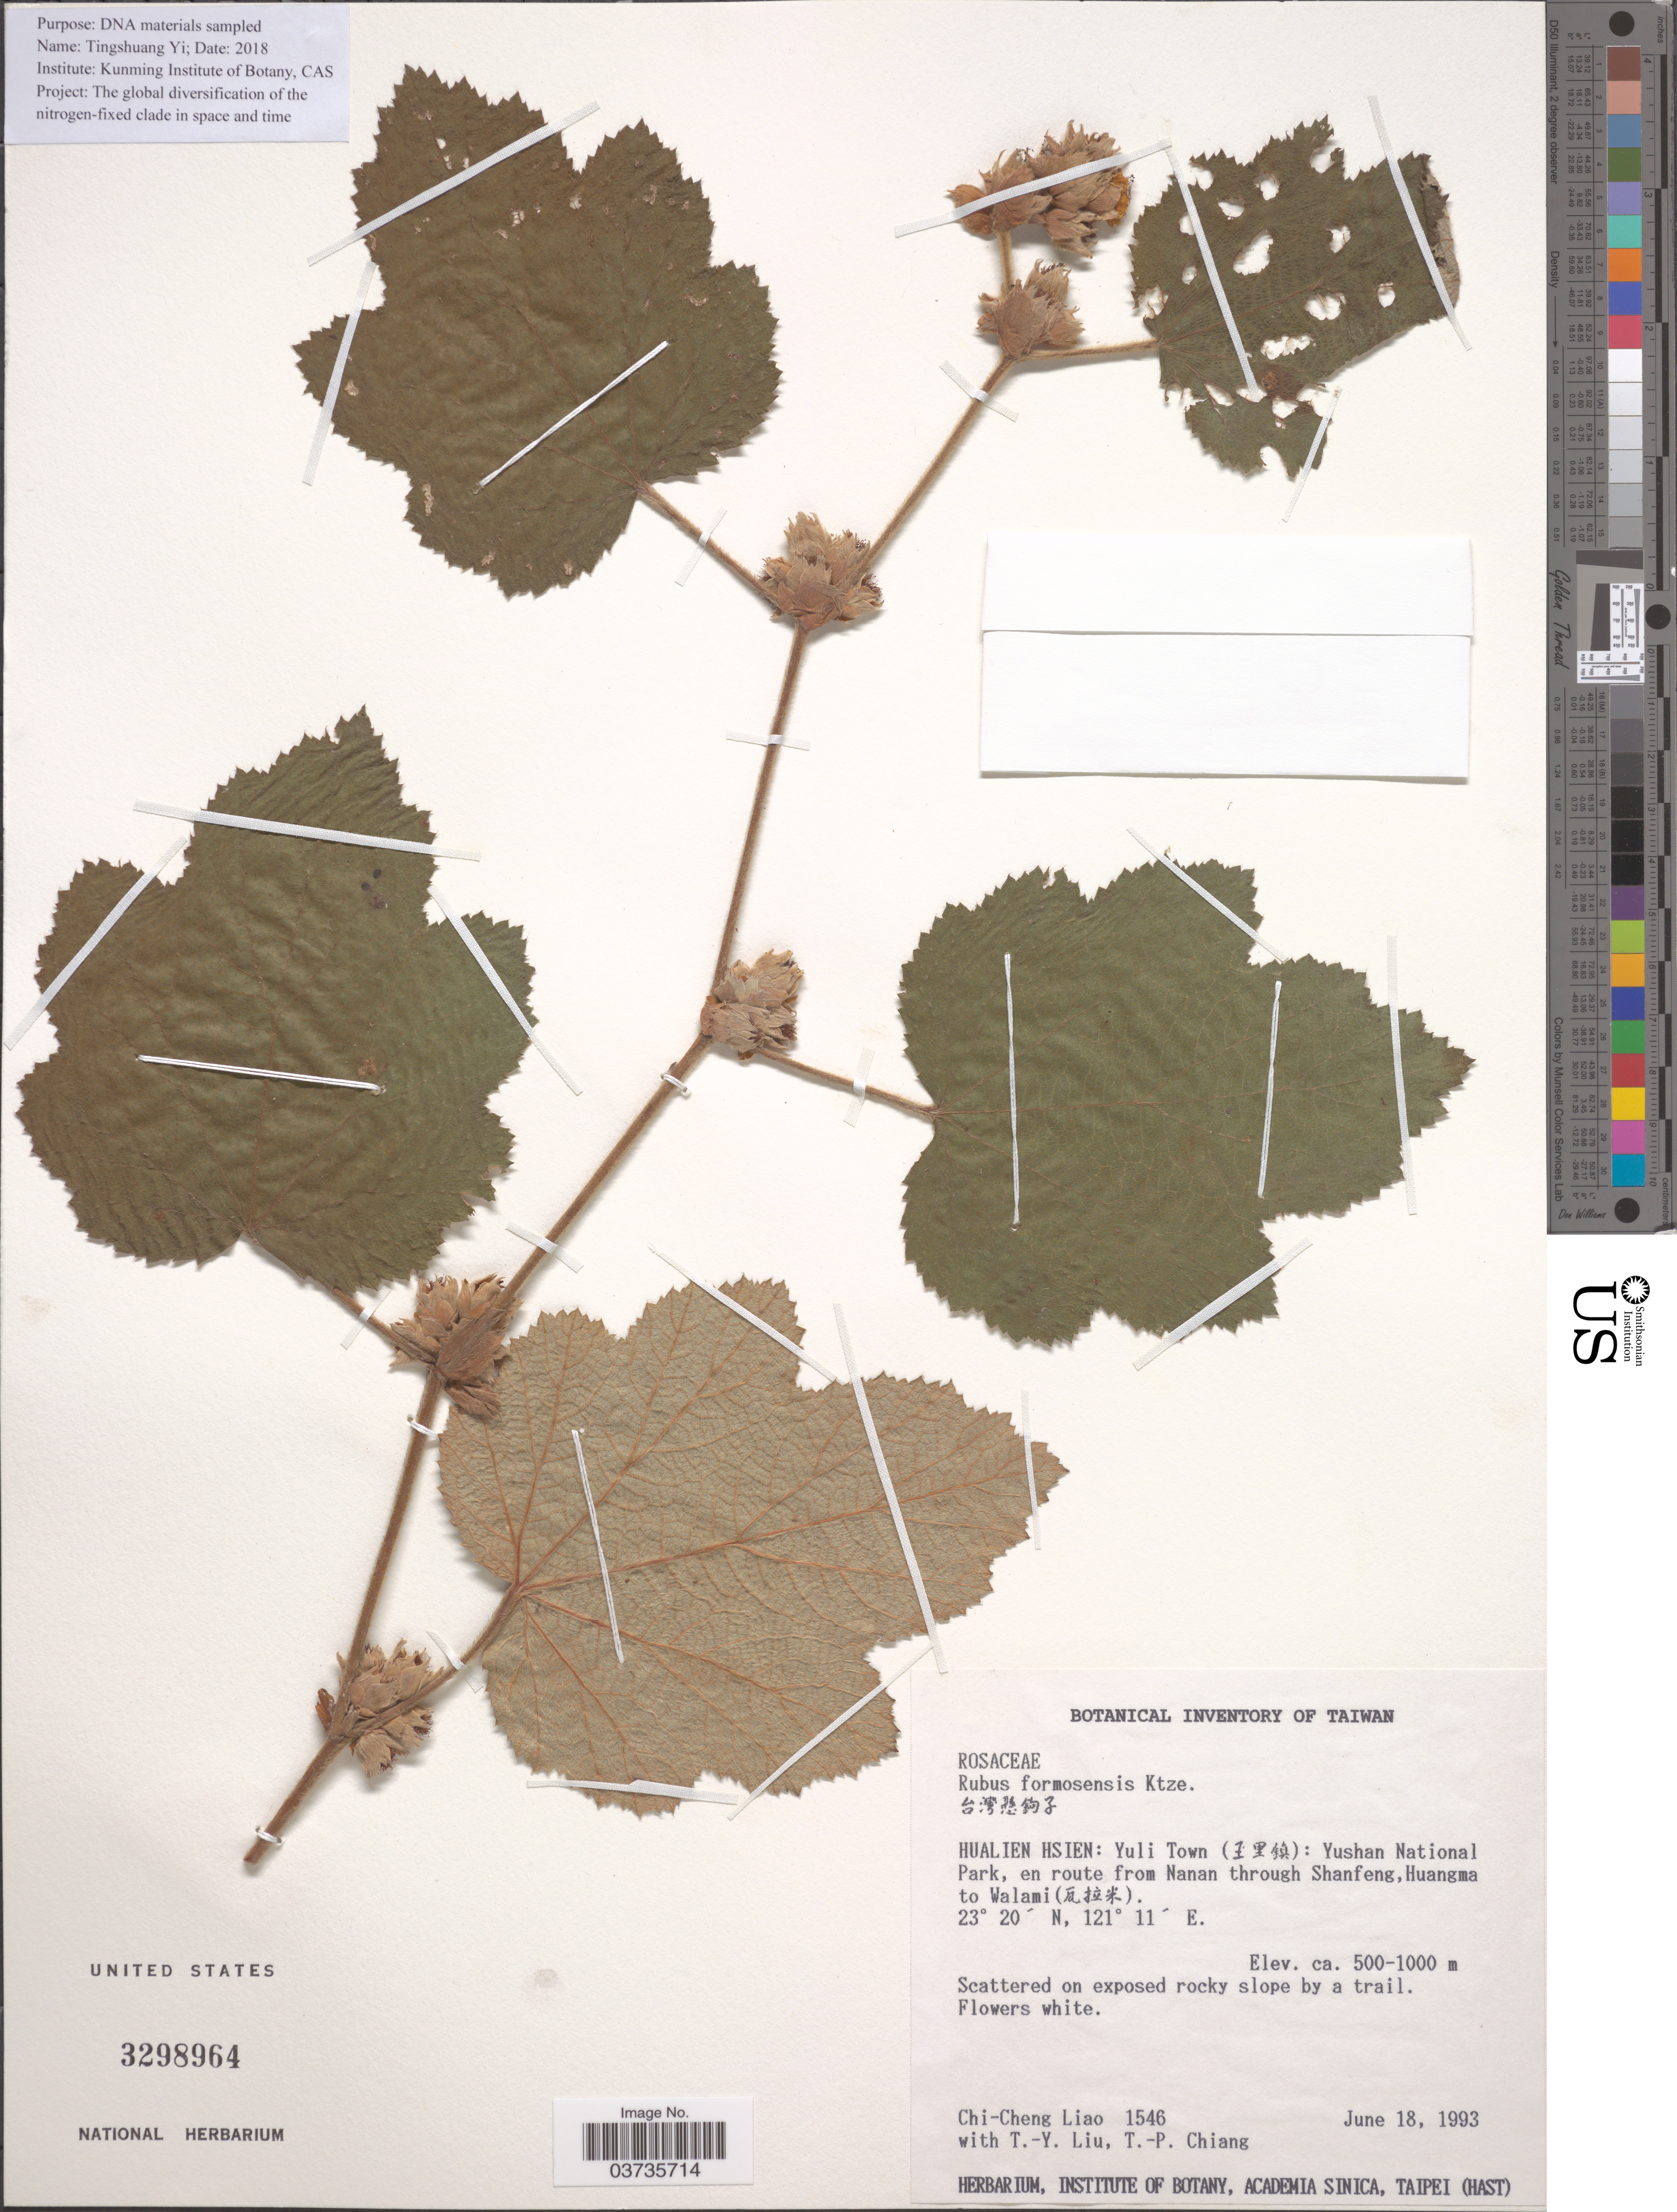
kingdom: Plantae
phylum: Tracheophyta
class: Magnoliopsida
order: Rosales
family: Rosaceae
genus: Rubus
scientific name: Rubus formosensis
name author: Kuntze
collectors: C. Liao, T. Y. Liu & T. Chiang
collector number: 1546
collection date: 1993-06-18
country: Taiwan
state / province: Hualien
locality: Hualien Hsien: Yuli Town (X): Yushan National Park, en route from Nanan through Shanfeng, Huangma to Walami (X).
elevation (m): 500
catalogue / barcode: US 3298964